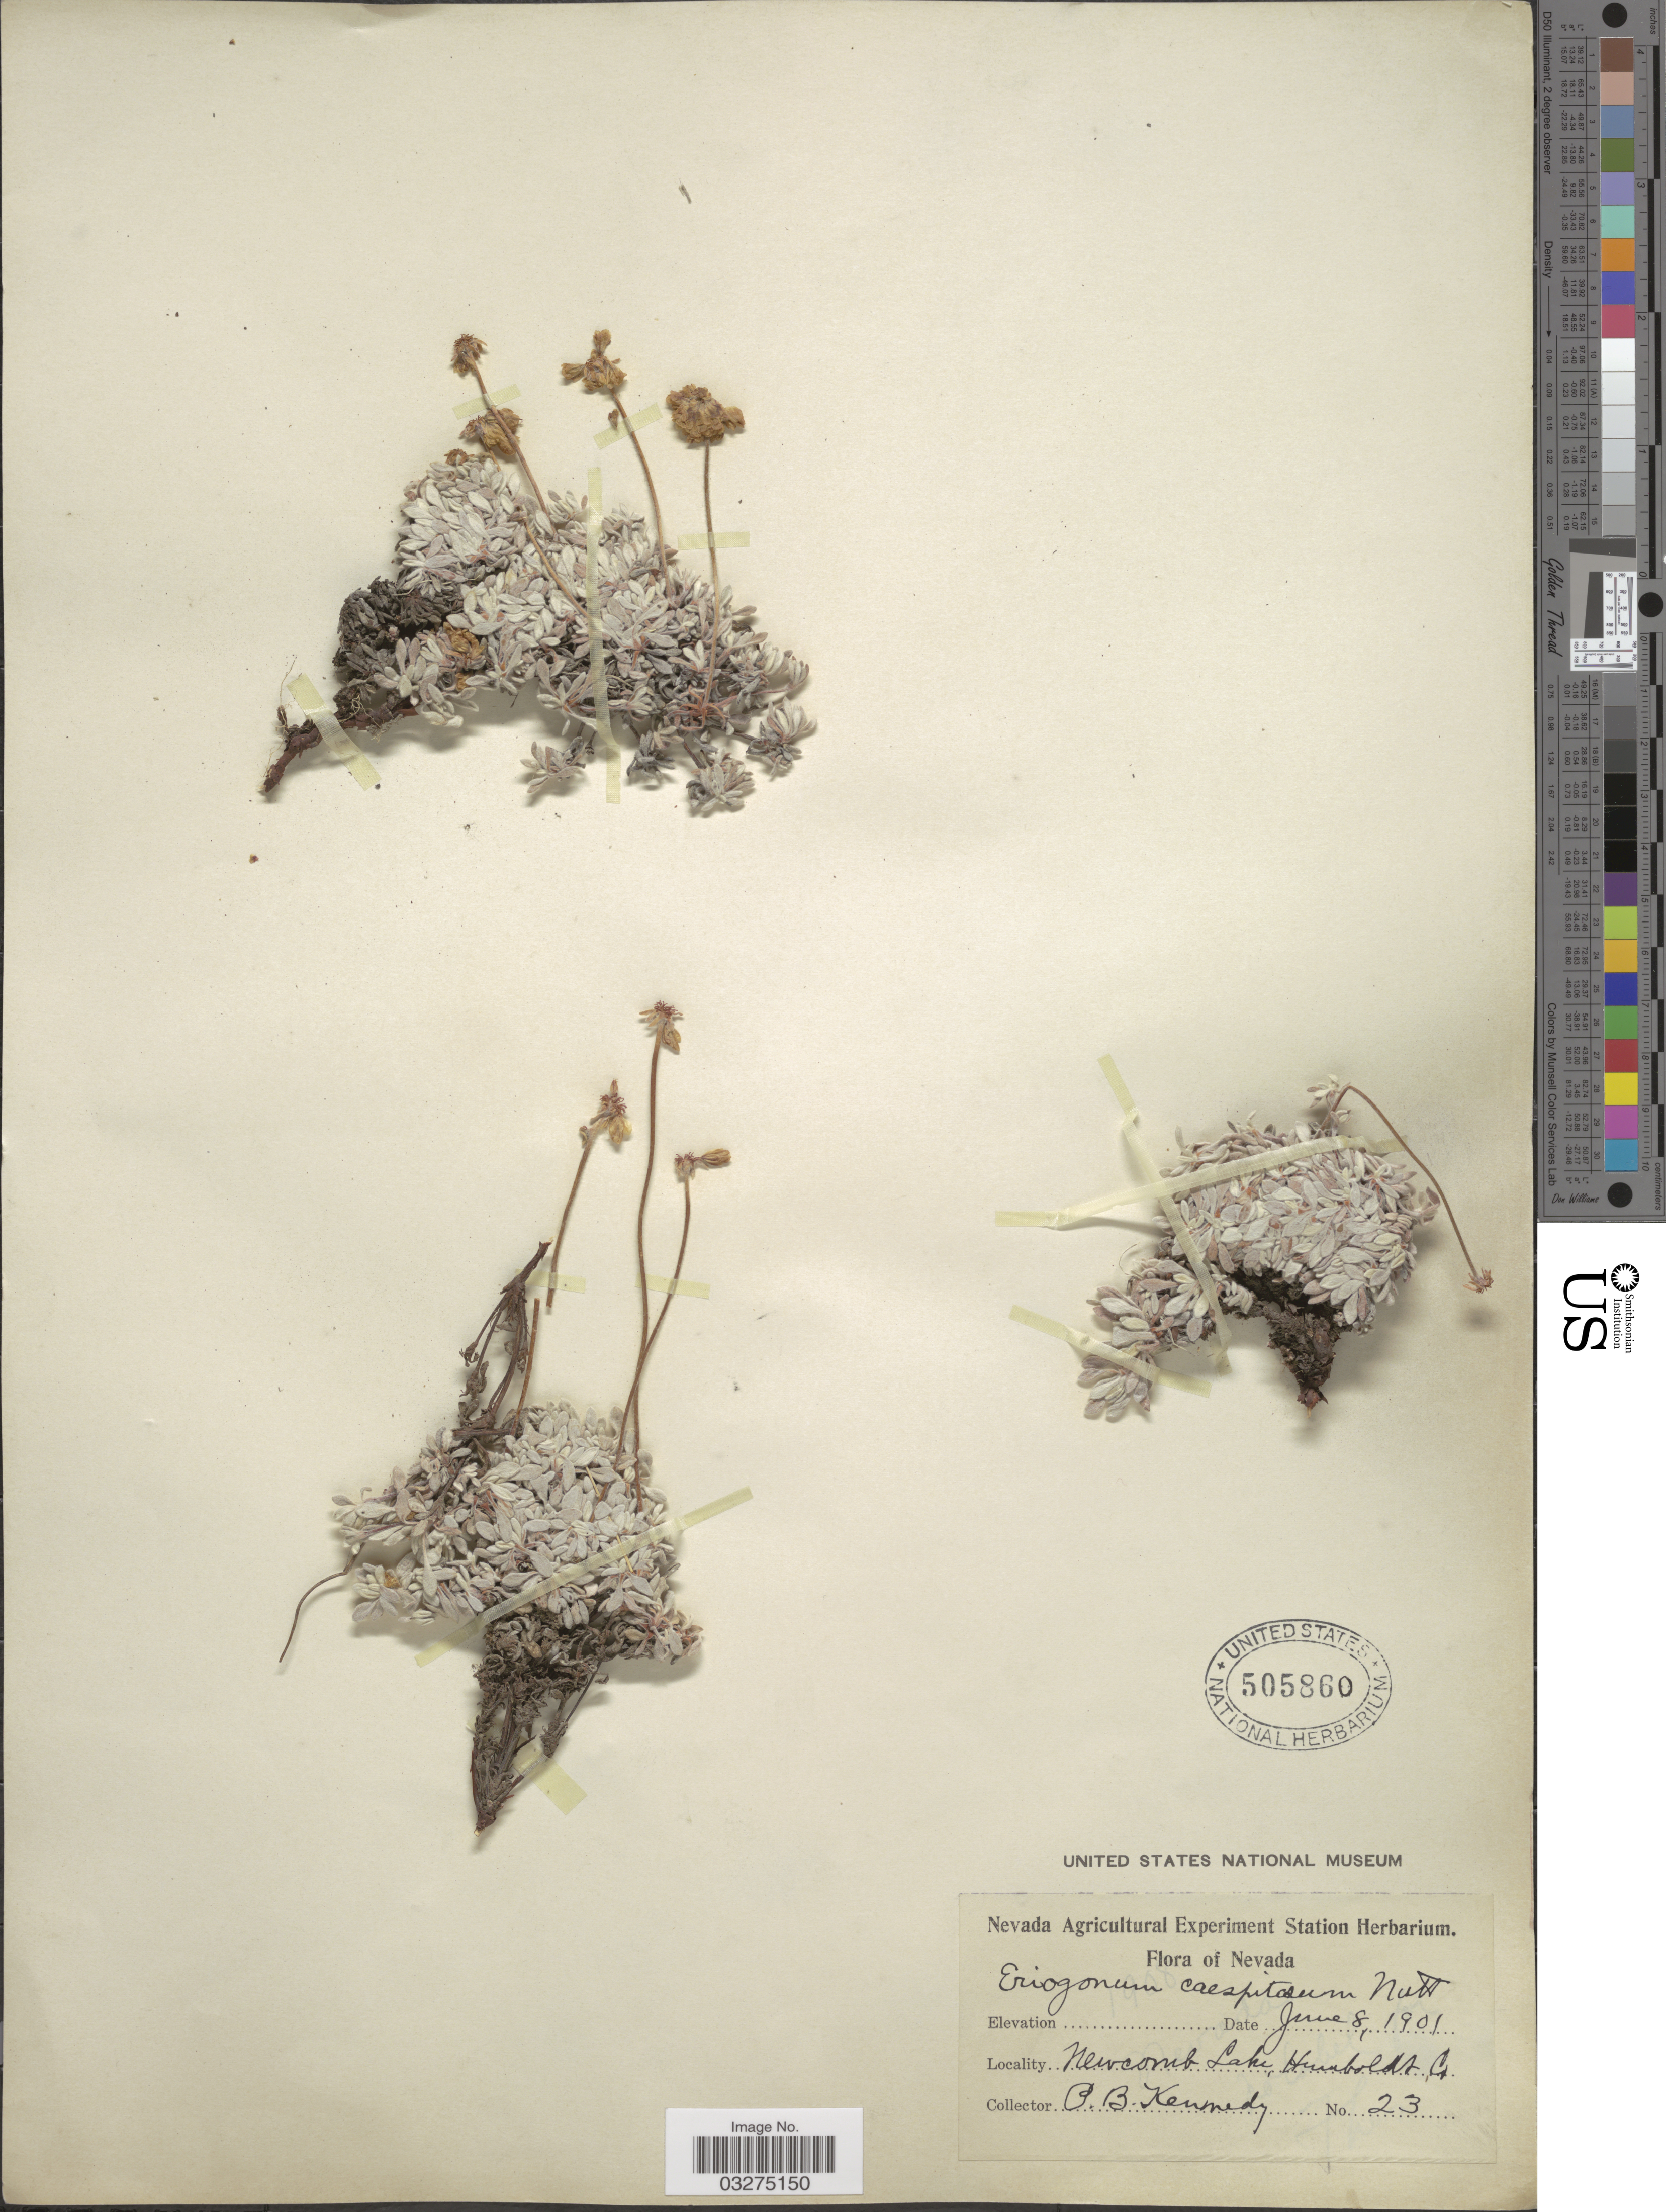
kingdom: Plantae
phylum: Tracheophyta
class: Magnoliopsida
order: Caryophyllales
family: Polygonaceae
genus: Eriogonum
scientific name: Eriogonum caespitosum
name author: Nutt.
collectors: P. B. Kennedy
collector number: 23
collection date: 1901-06-08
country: United States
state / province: Nevada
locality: Newcomb Lake, Humboldt Co.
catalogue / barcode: US 505860